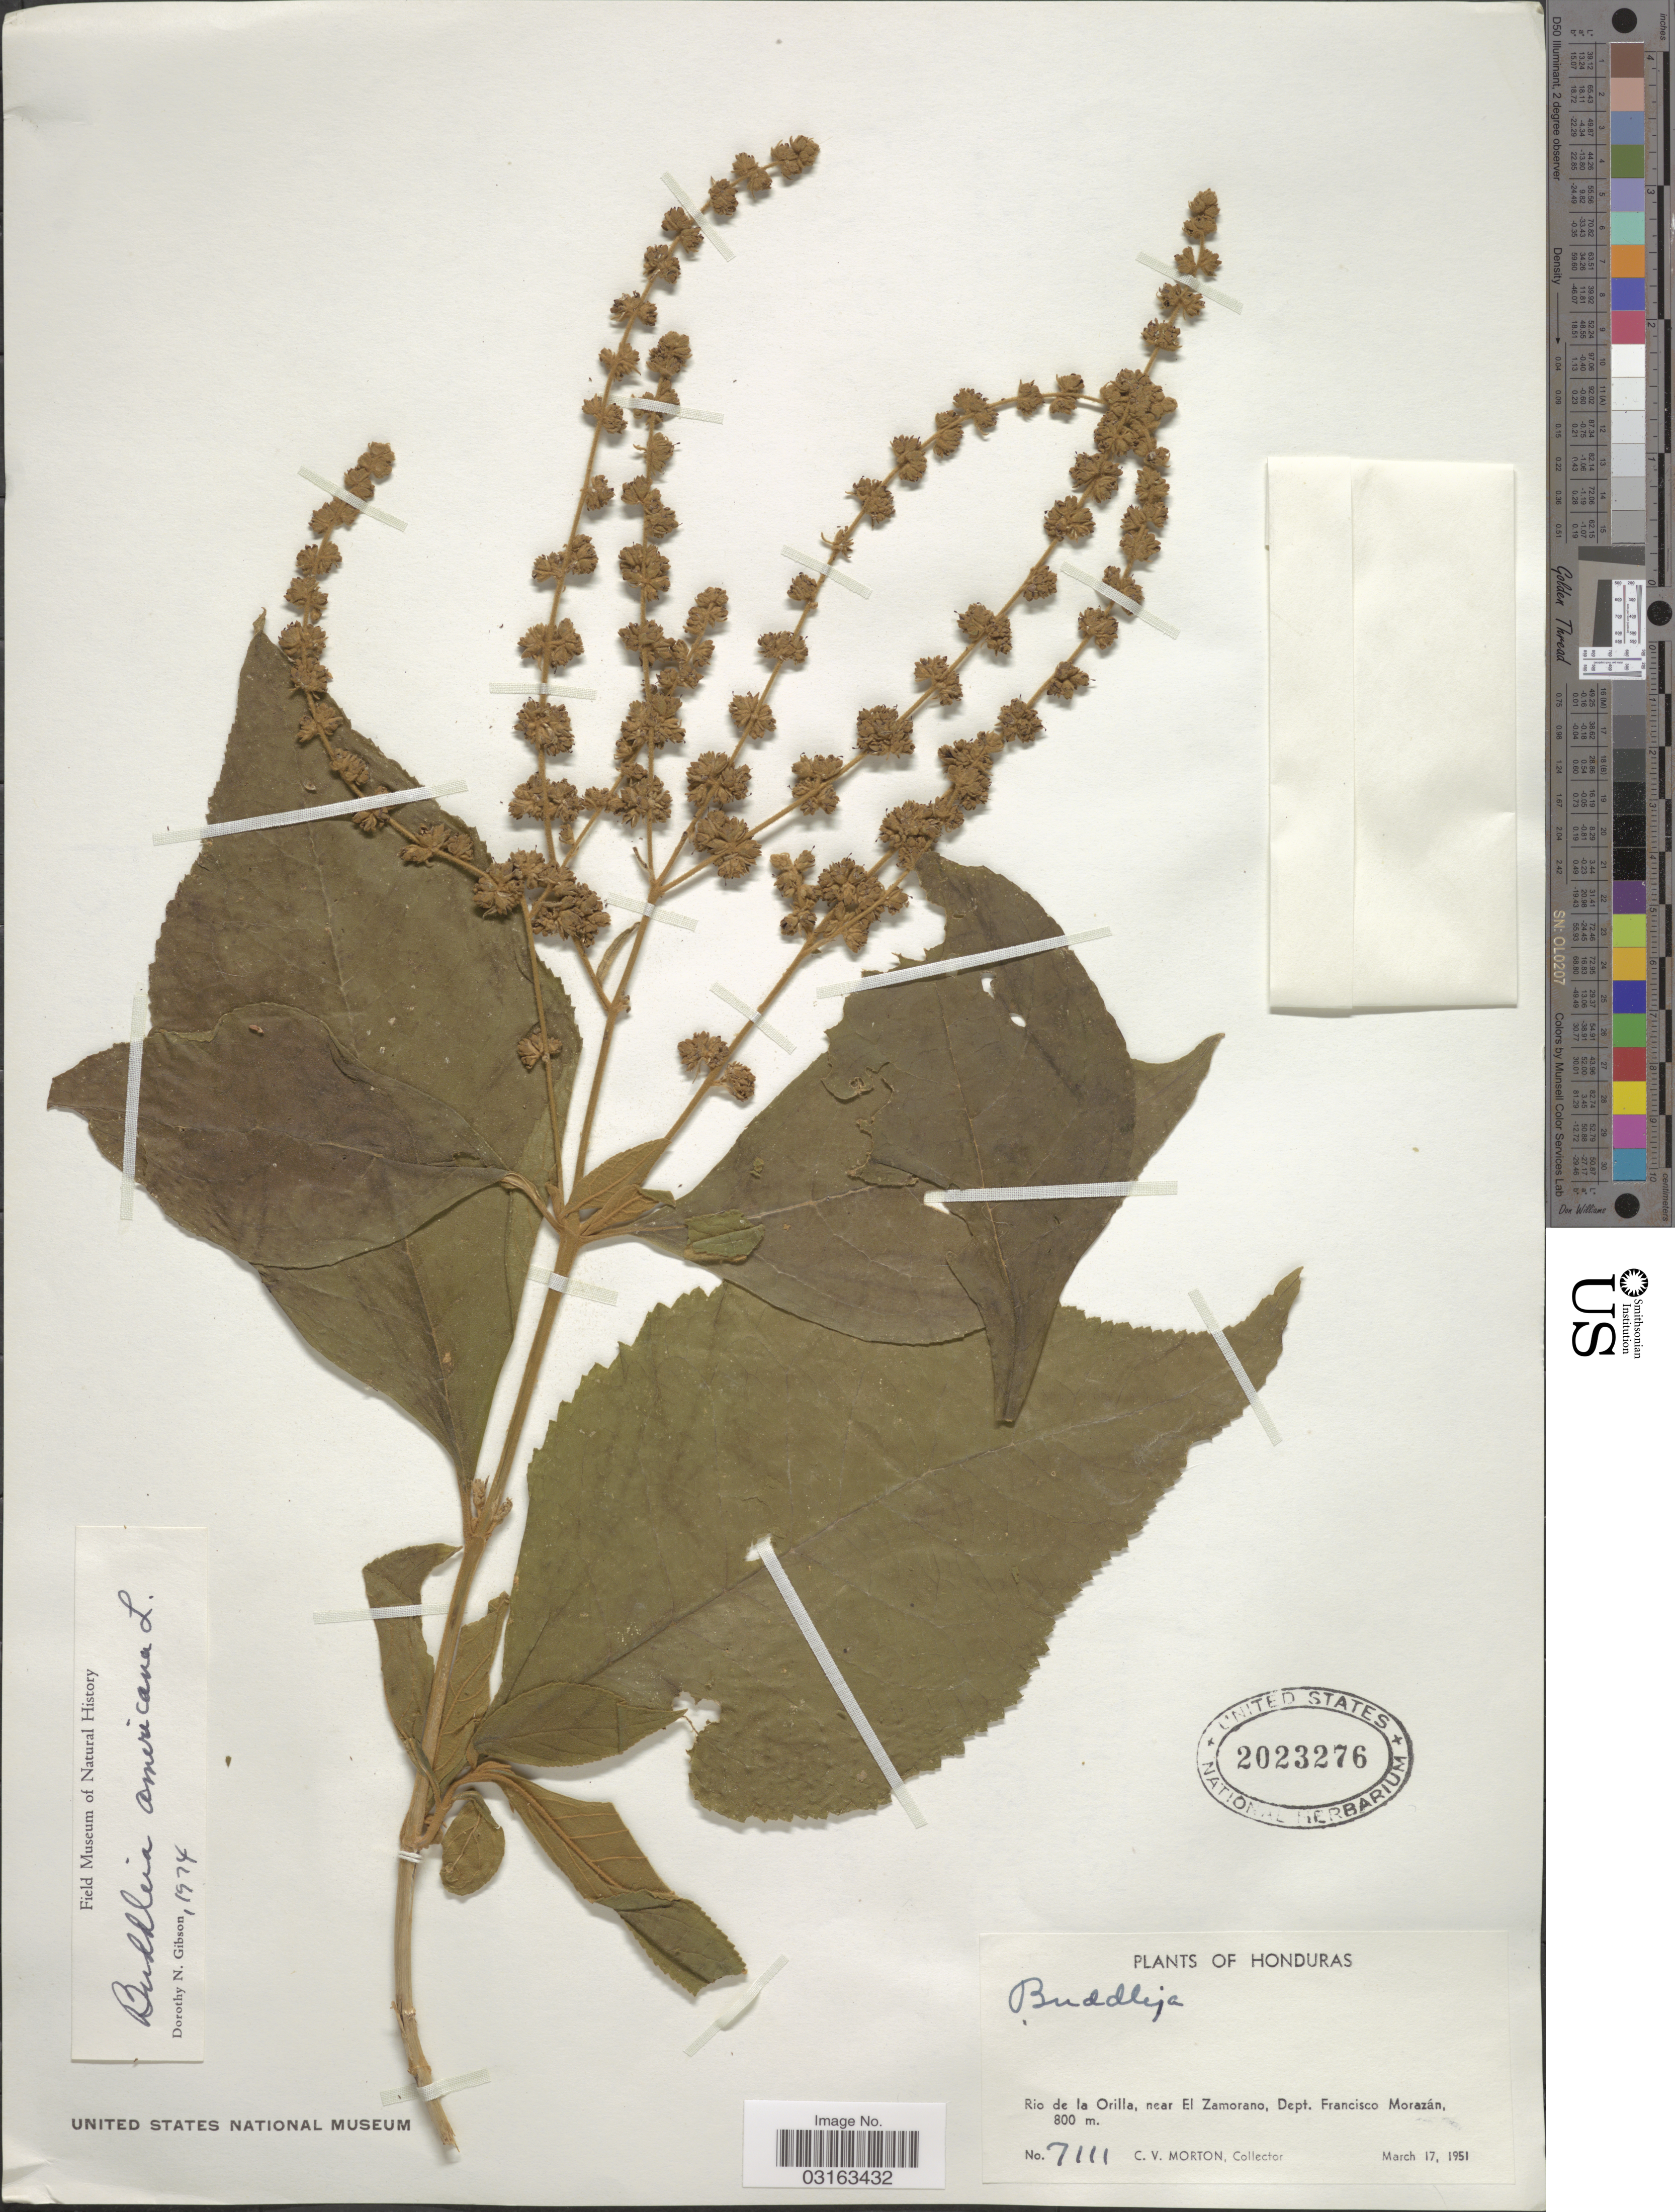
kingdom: Plantae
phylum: Tracheophyta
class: Magnoliopsida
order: Lamiales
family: Scrophulariaceae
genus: Buddleja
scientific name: Buddleja americana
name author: L.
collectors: C. V. Morton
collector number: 7111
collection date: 1951-03-17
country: Honduras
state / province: Fco. Morazán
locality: Rio de la Orilla, near El Zamorano, Dept. Francisco Morazán.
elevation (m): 800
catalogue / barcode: US 2023276